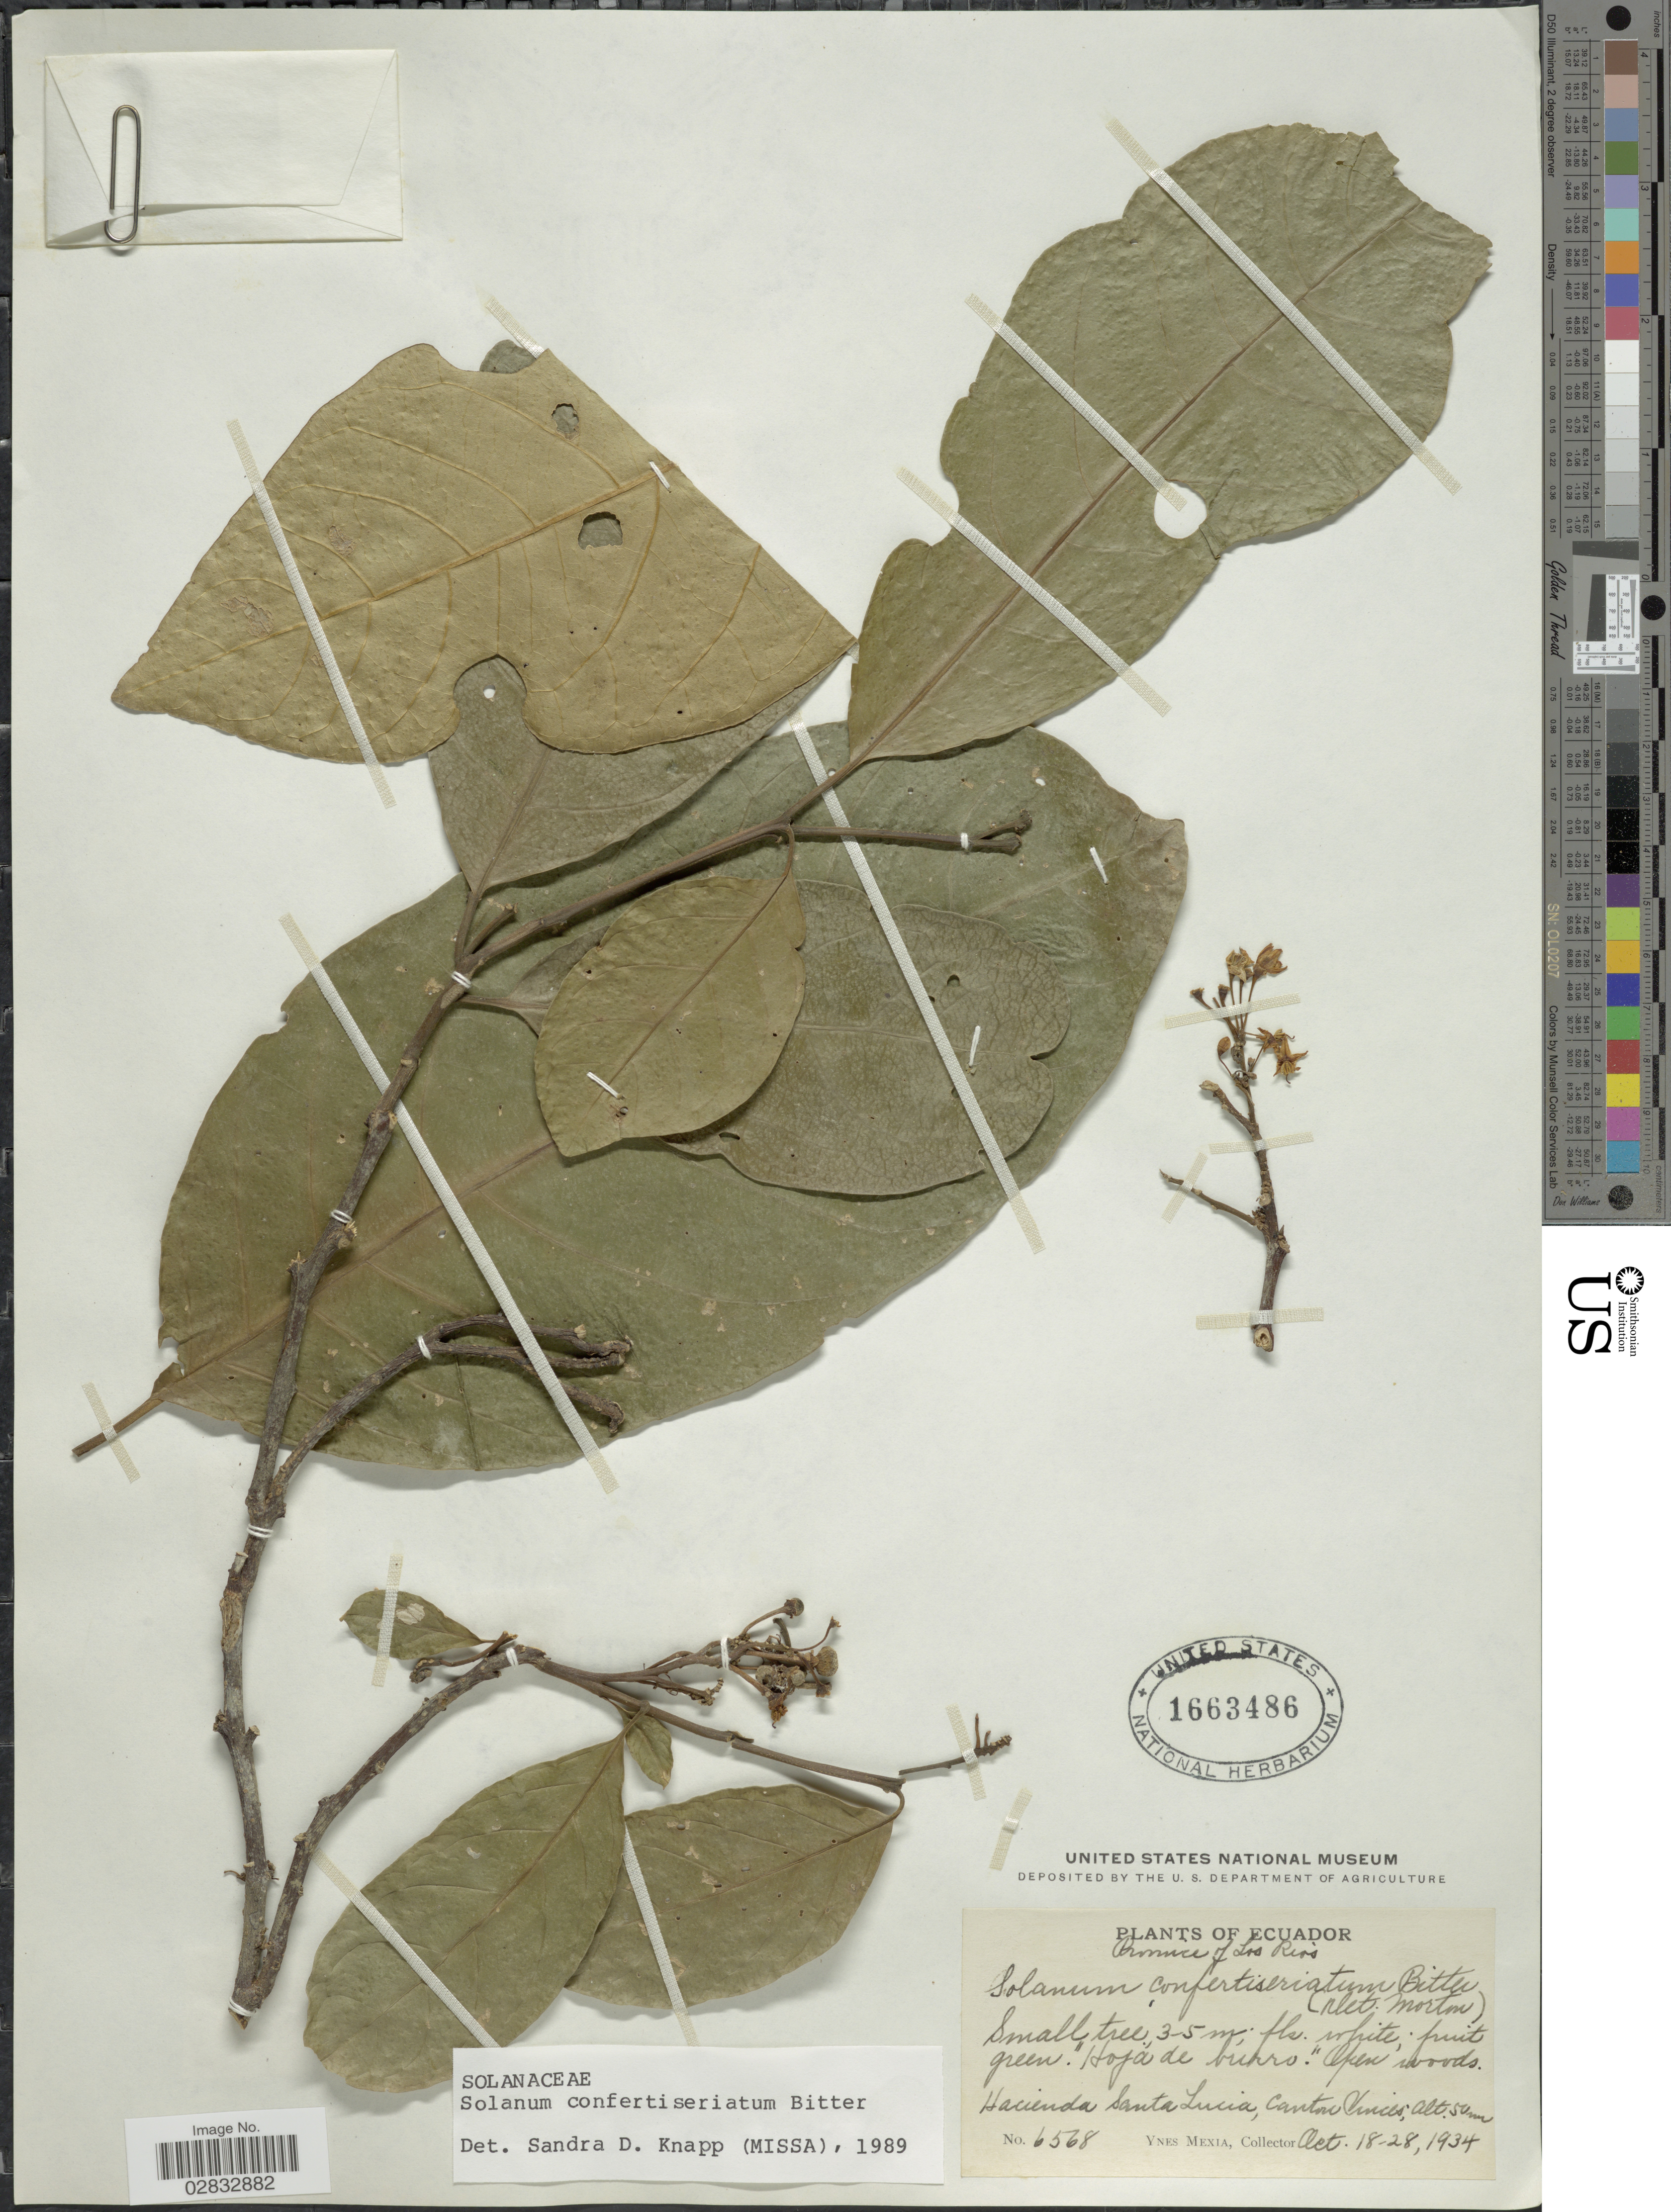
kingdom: Plantae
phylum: Tracheophyta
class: Magnoliopsida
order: Solanales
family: Solanaceae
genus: Solanum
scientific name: Solanum confertiseriatum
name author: Bitter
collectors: Y. Mexia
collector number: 6568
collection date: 1934-10-18/1934-10-28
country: Ecuador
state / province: Los Ríos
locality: Hacienda Santa Lucia, Canton Vinces.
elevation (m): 50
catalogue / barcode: US 1663486